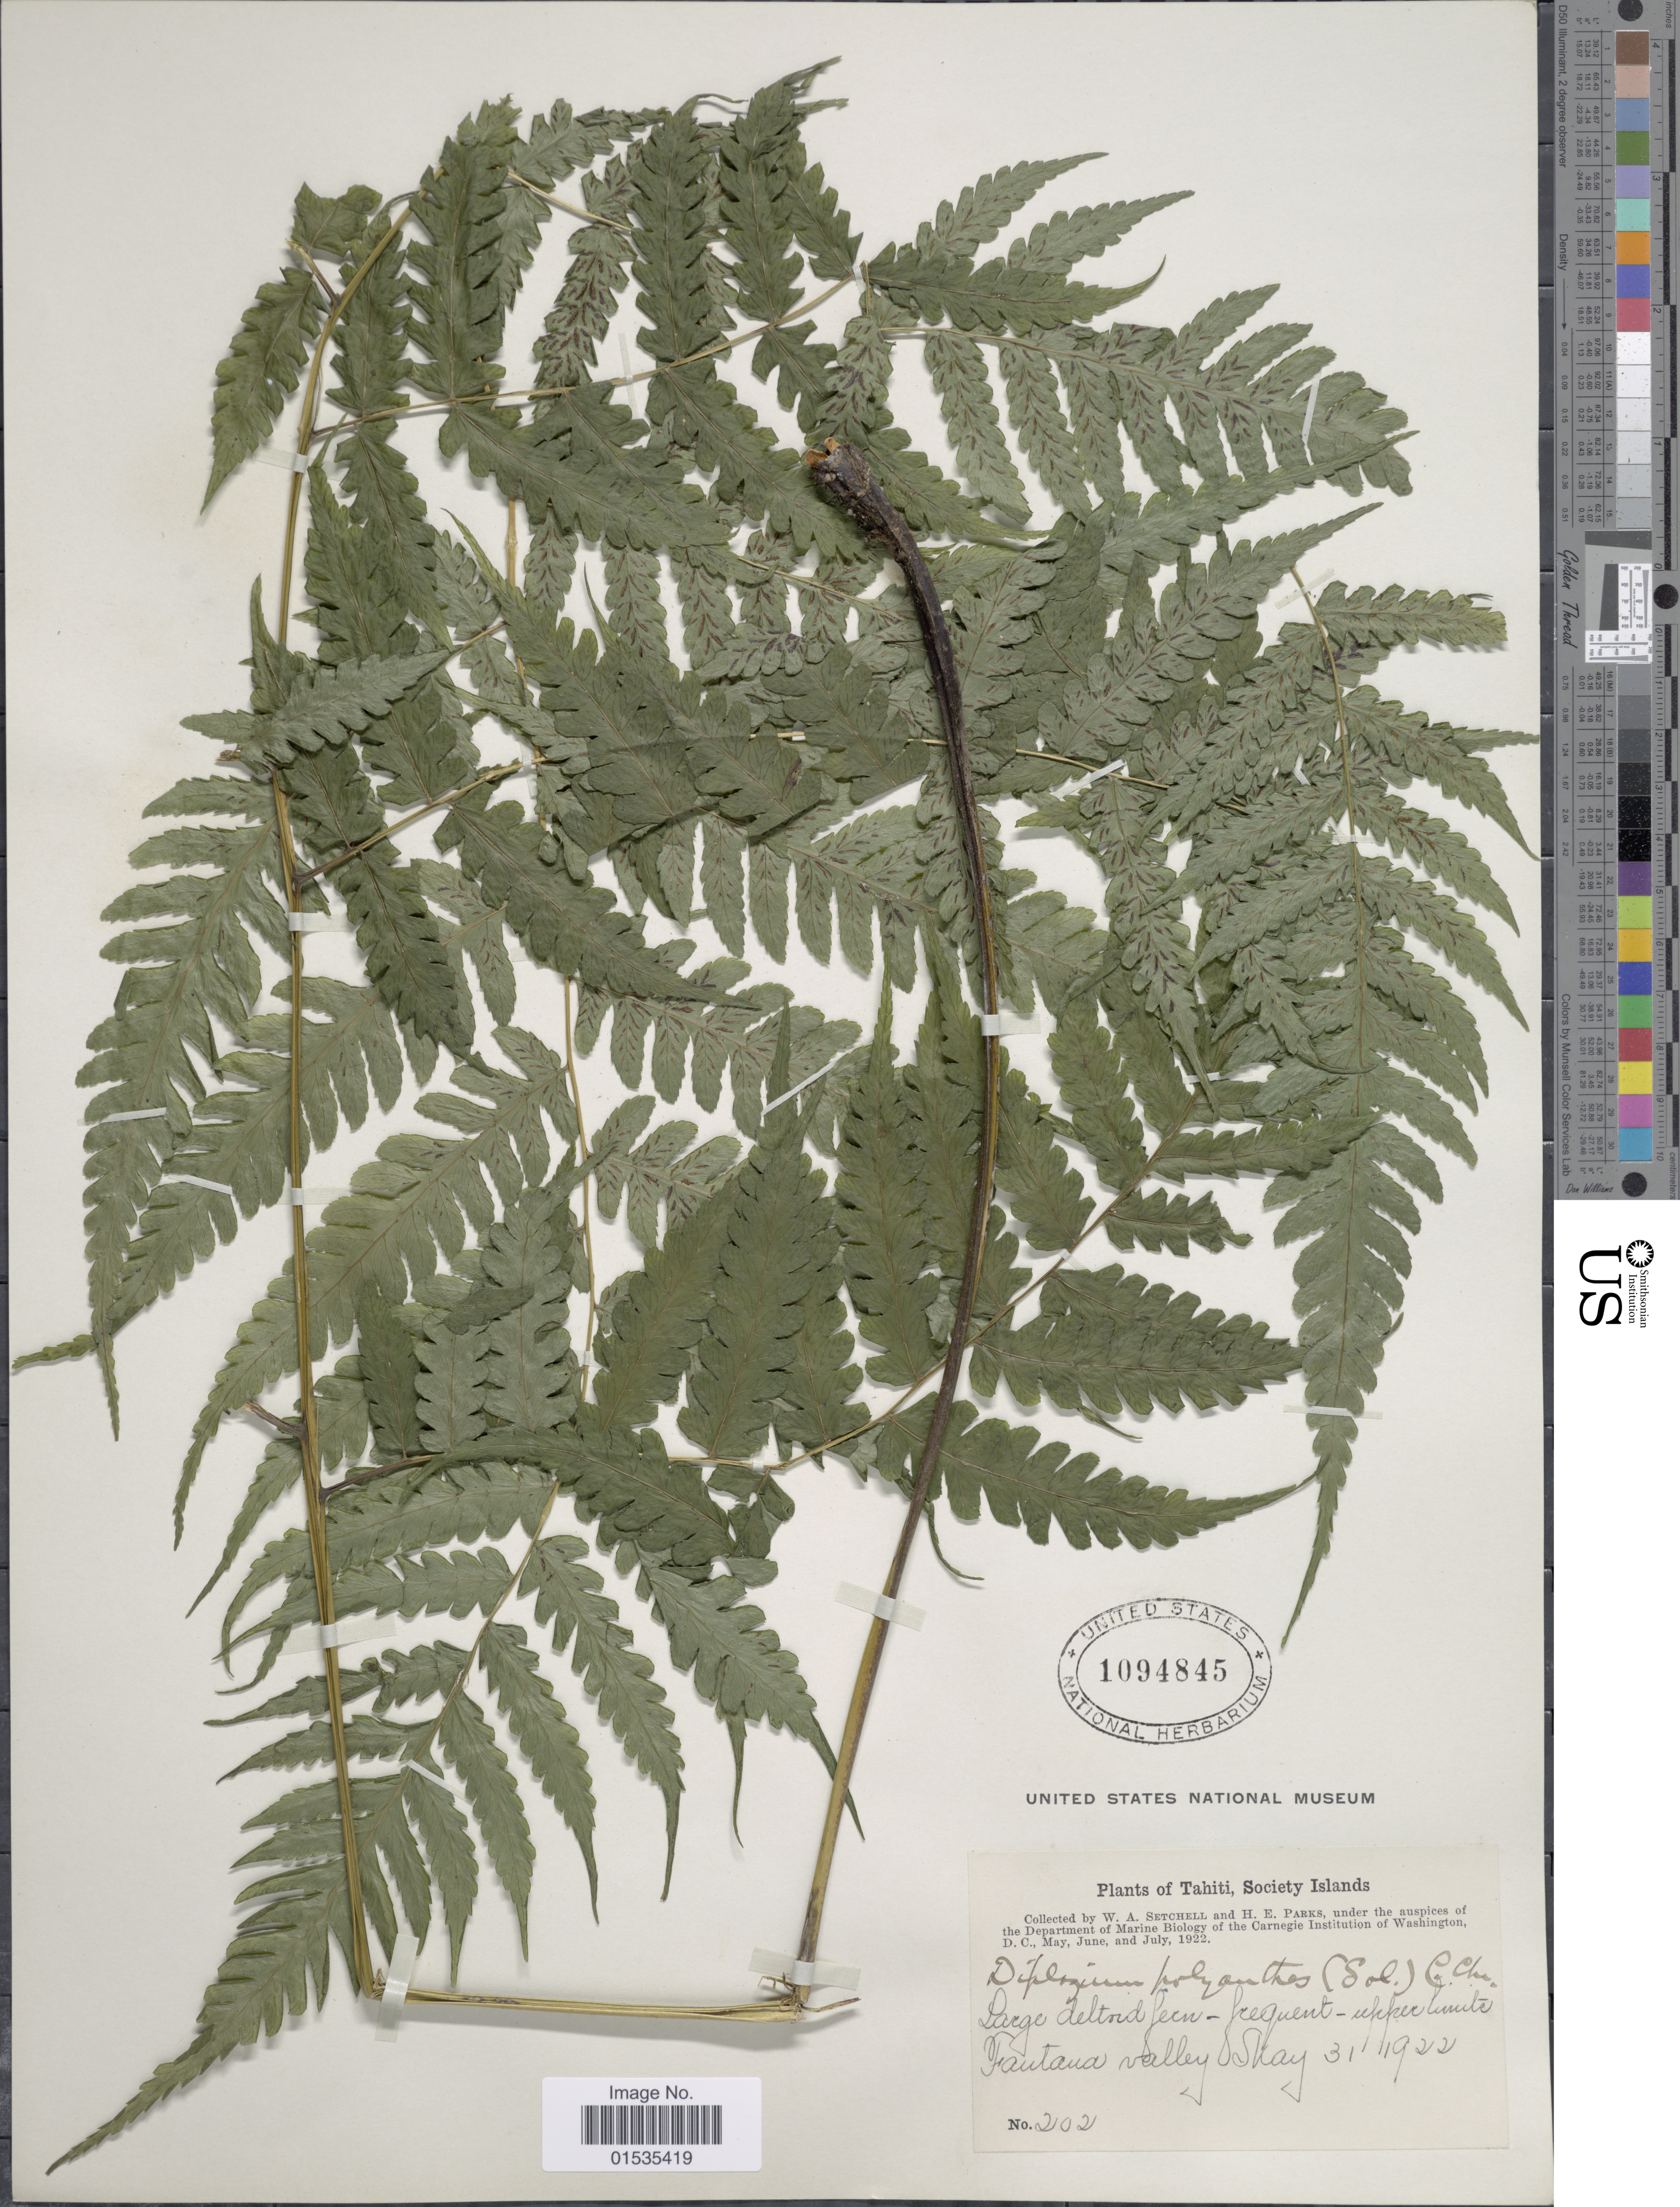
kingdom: Plantae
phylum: Tracheophyta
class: Polypodiopsida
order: Polypodiales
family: Athyriaceae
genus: Diplazium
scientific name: Diplazium harpeodes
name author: T. Moore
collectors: W. Setchell & H. E. Parks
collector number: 202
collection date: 1922-05-31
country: French Polynesia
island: Tahiti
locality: Tahiti, Society Islands, Fautaua valley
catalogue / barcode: US 1904845